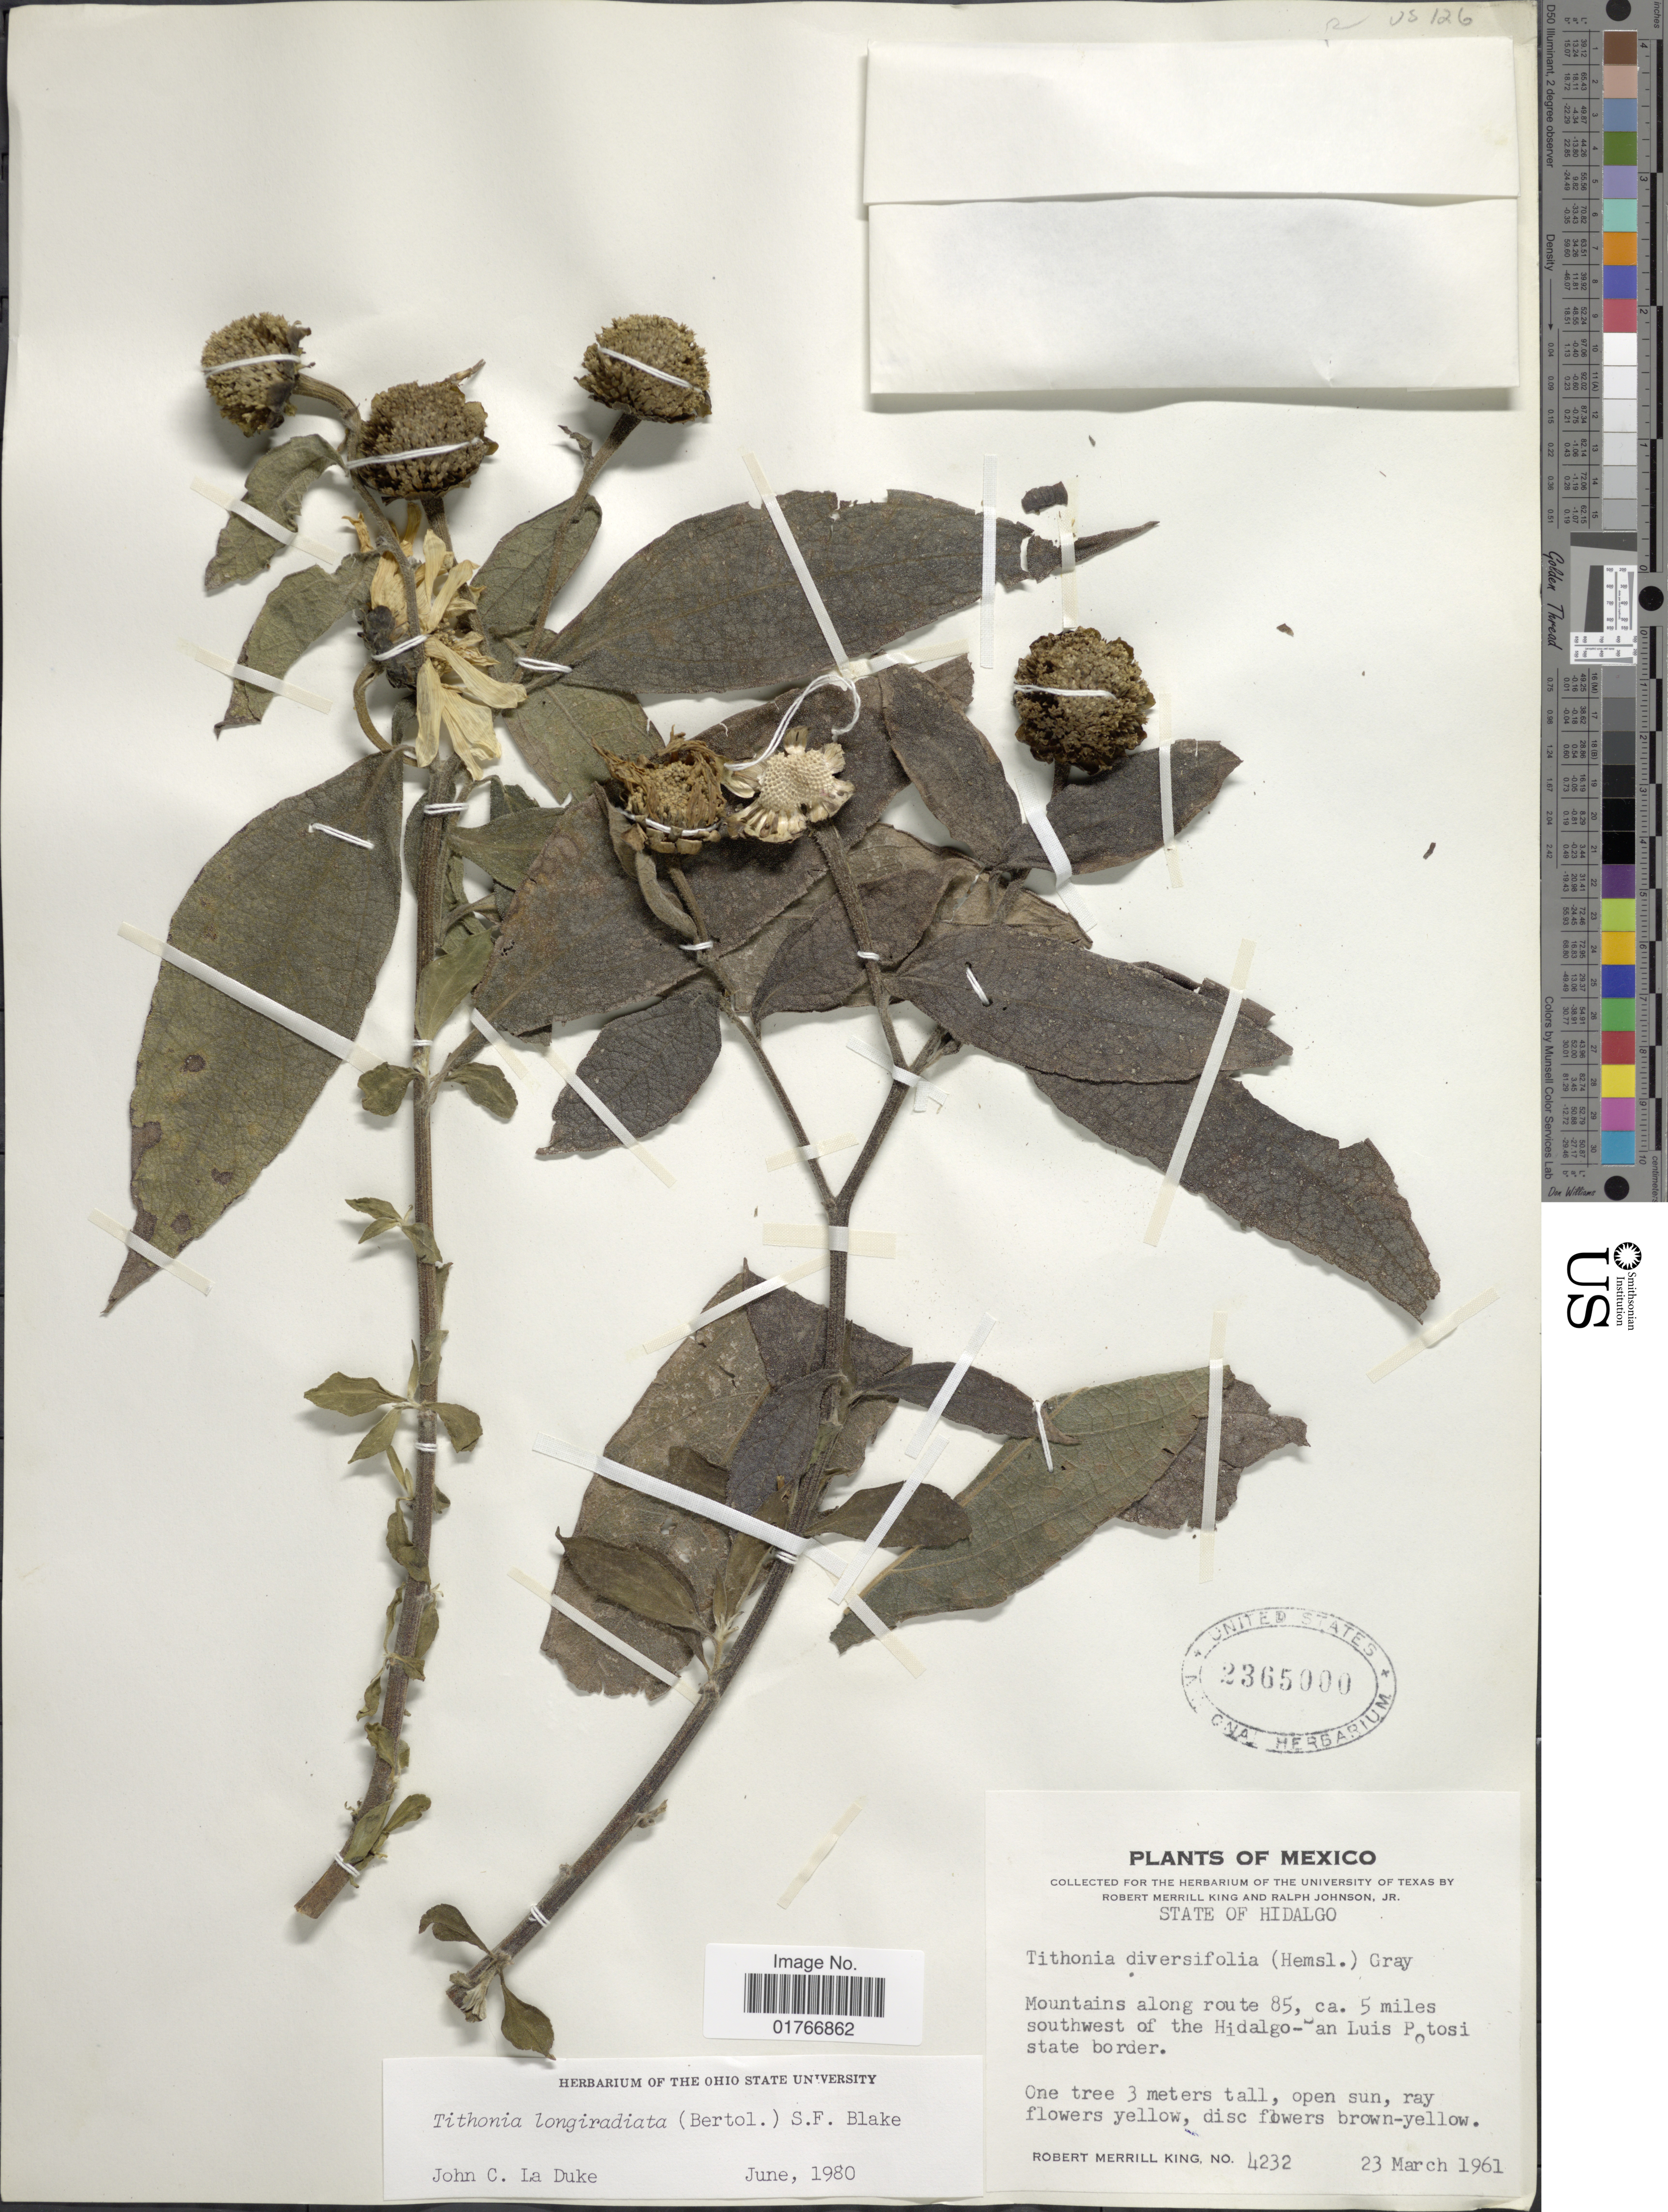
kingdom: Plantae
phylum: Tracheophyta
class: Magnoliopsida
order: Asterales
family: Asteraceae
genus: Tithonia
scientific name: Tithonia longiradiata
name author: (Bertol.) S.F. Blake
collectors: R. M. King & R. Johnson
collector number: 4232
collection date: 1961-03-23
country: Mexico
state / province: Hidalgo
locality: Mountains along route 85, ca 5 miles southwest of the Hidalgo-San Luis Potosi state border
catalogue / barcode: US 2365000